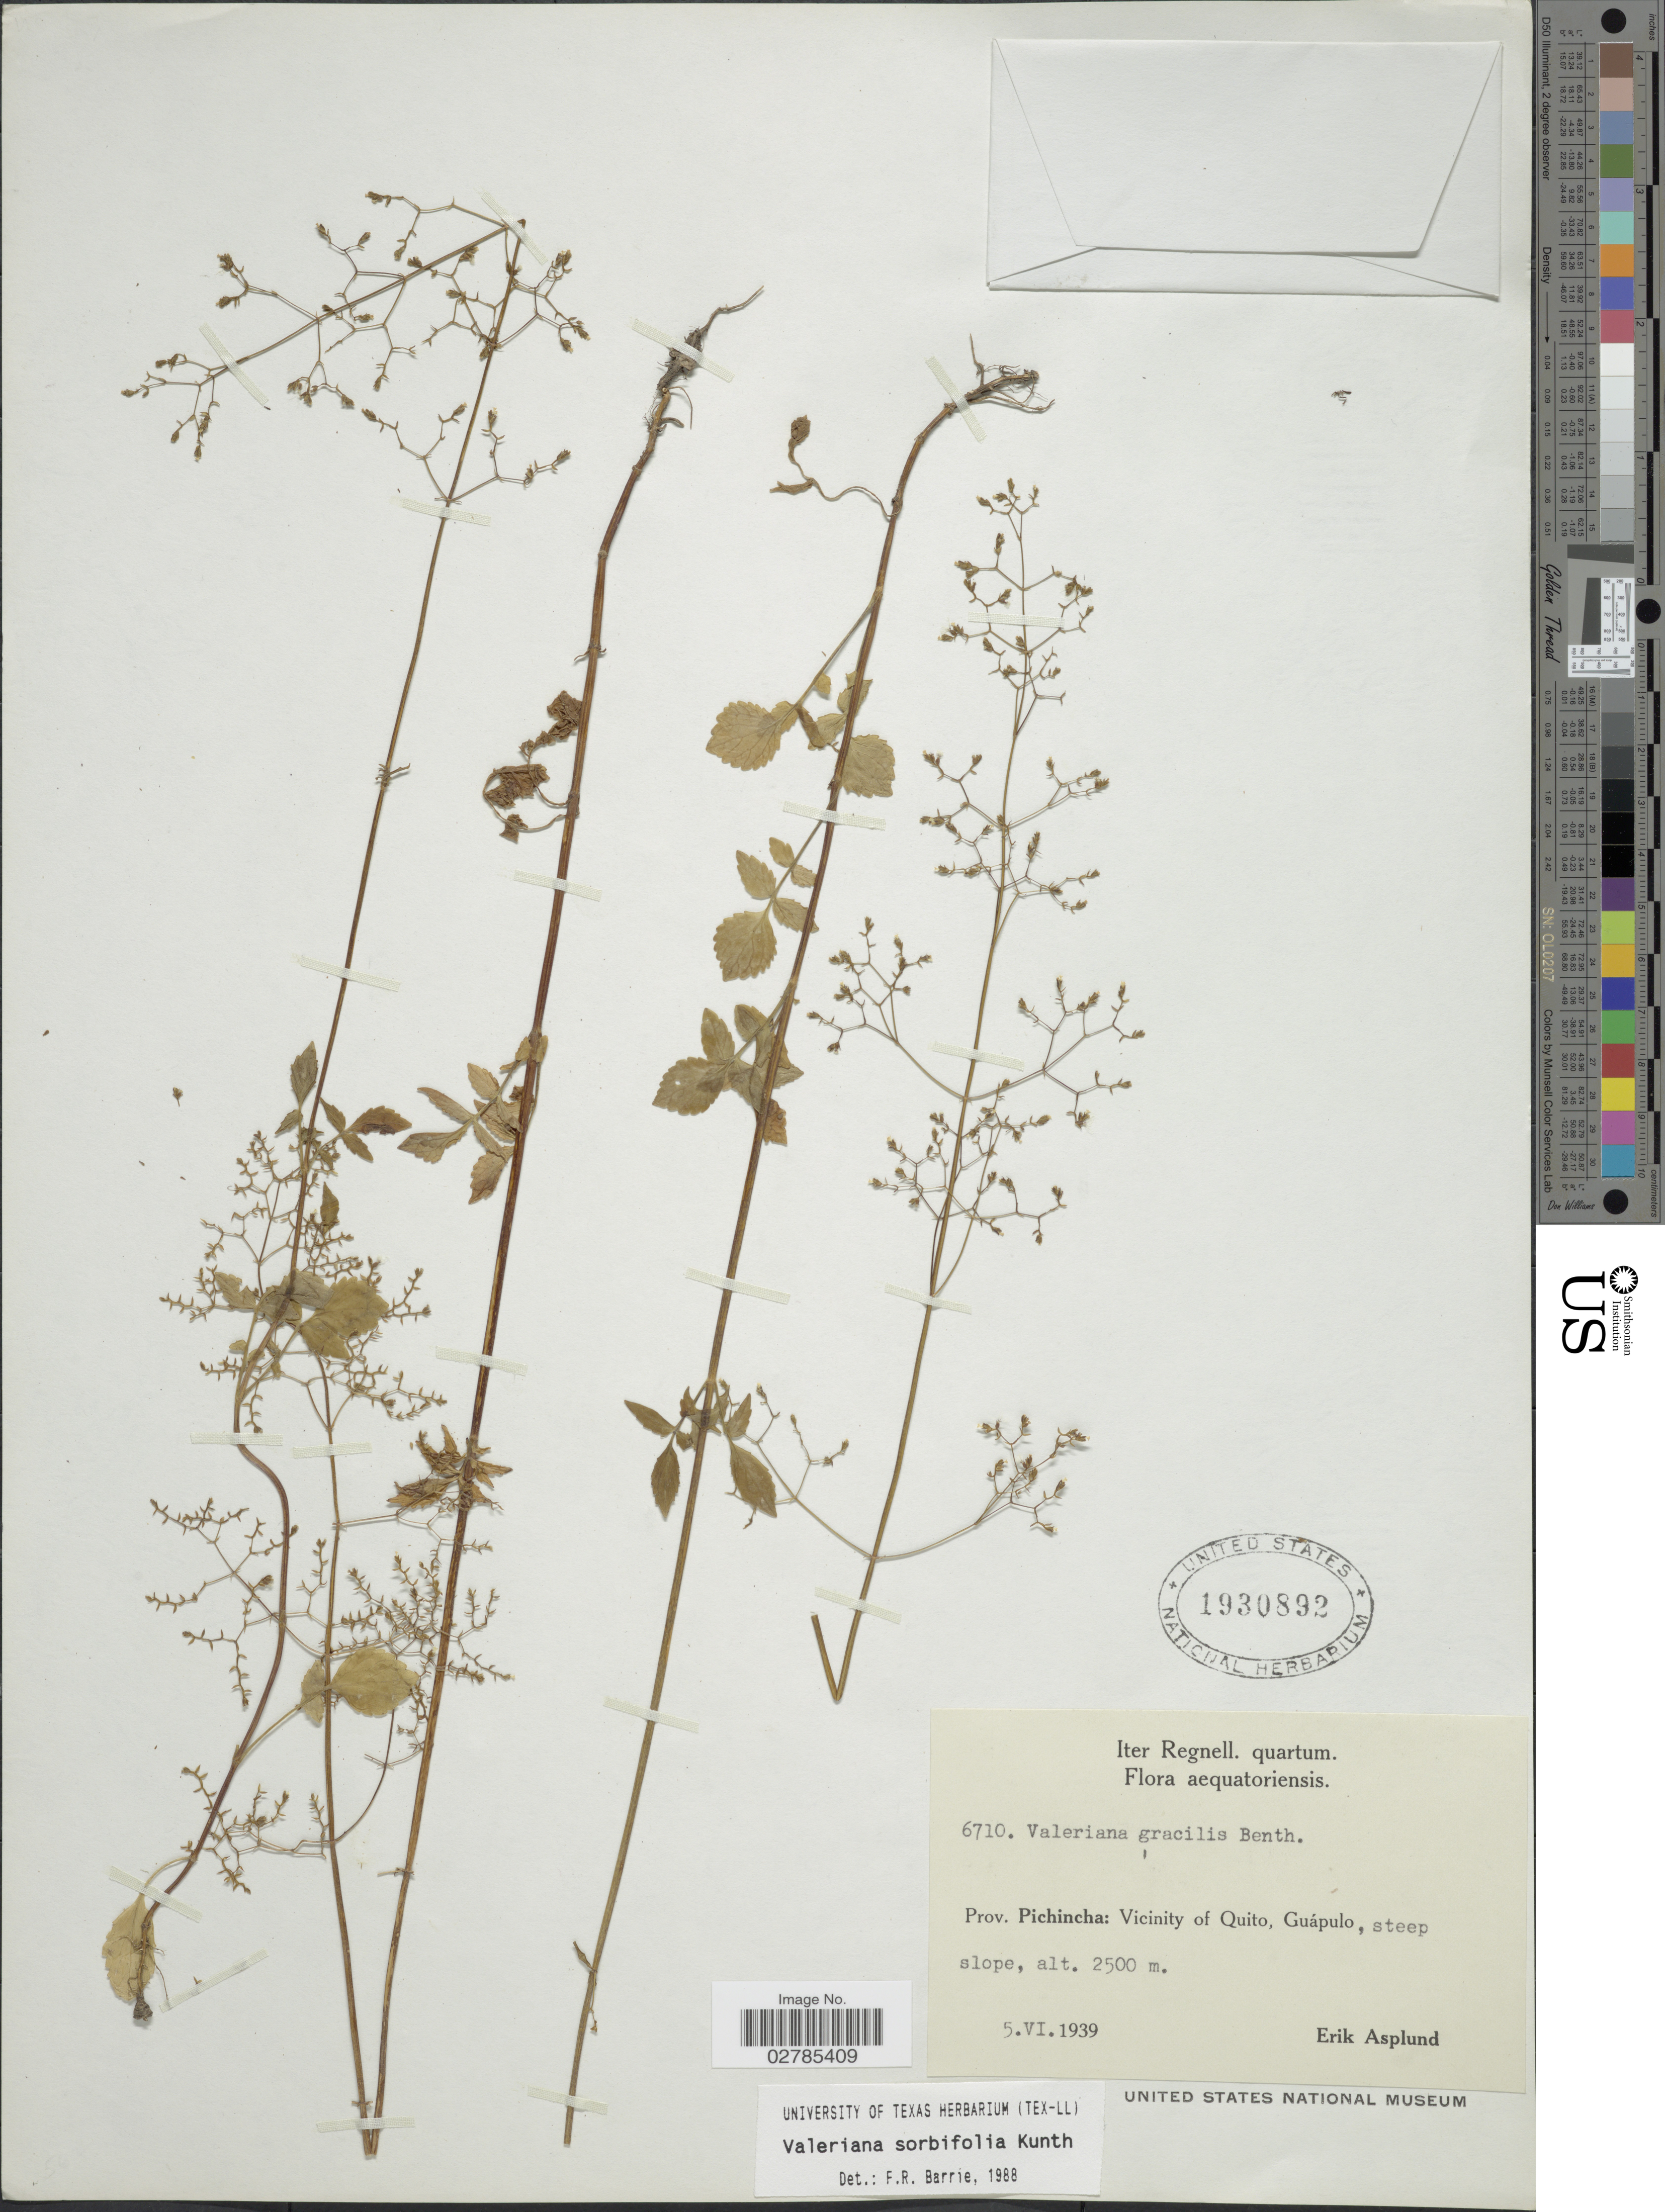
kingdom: Plantae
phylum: Tracheophyta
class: Magnoliopsida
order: Dipsacales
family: Caprifoliaceae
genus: Valeriana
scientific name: Valeriana sorbifolia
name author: Kunth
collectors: E. Asplund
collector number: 6710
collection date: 1939-06-05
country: Ecuador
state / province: Pichincha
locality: Vicinity of Quito, Guápulo.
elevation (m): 2500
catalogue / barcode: US 1930892